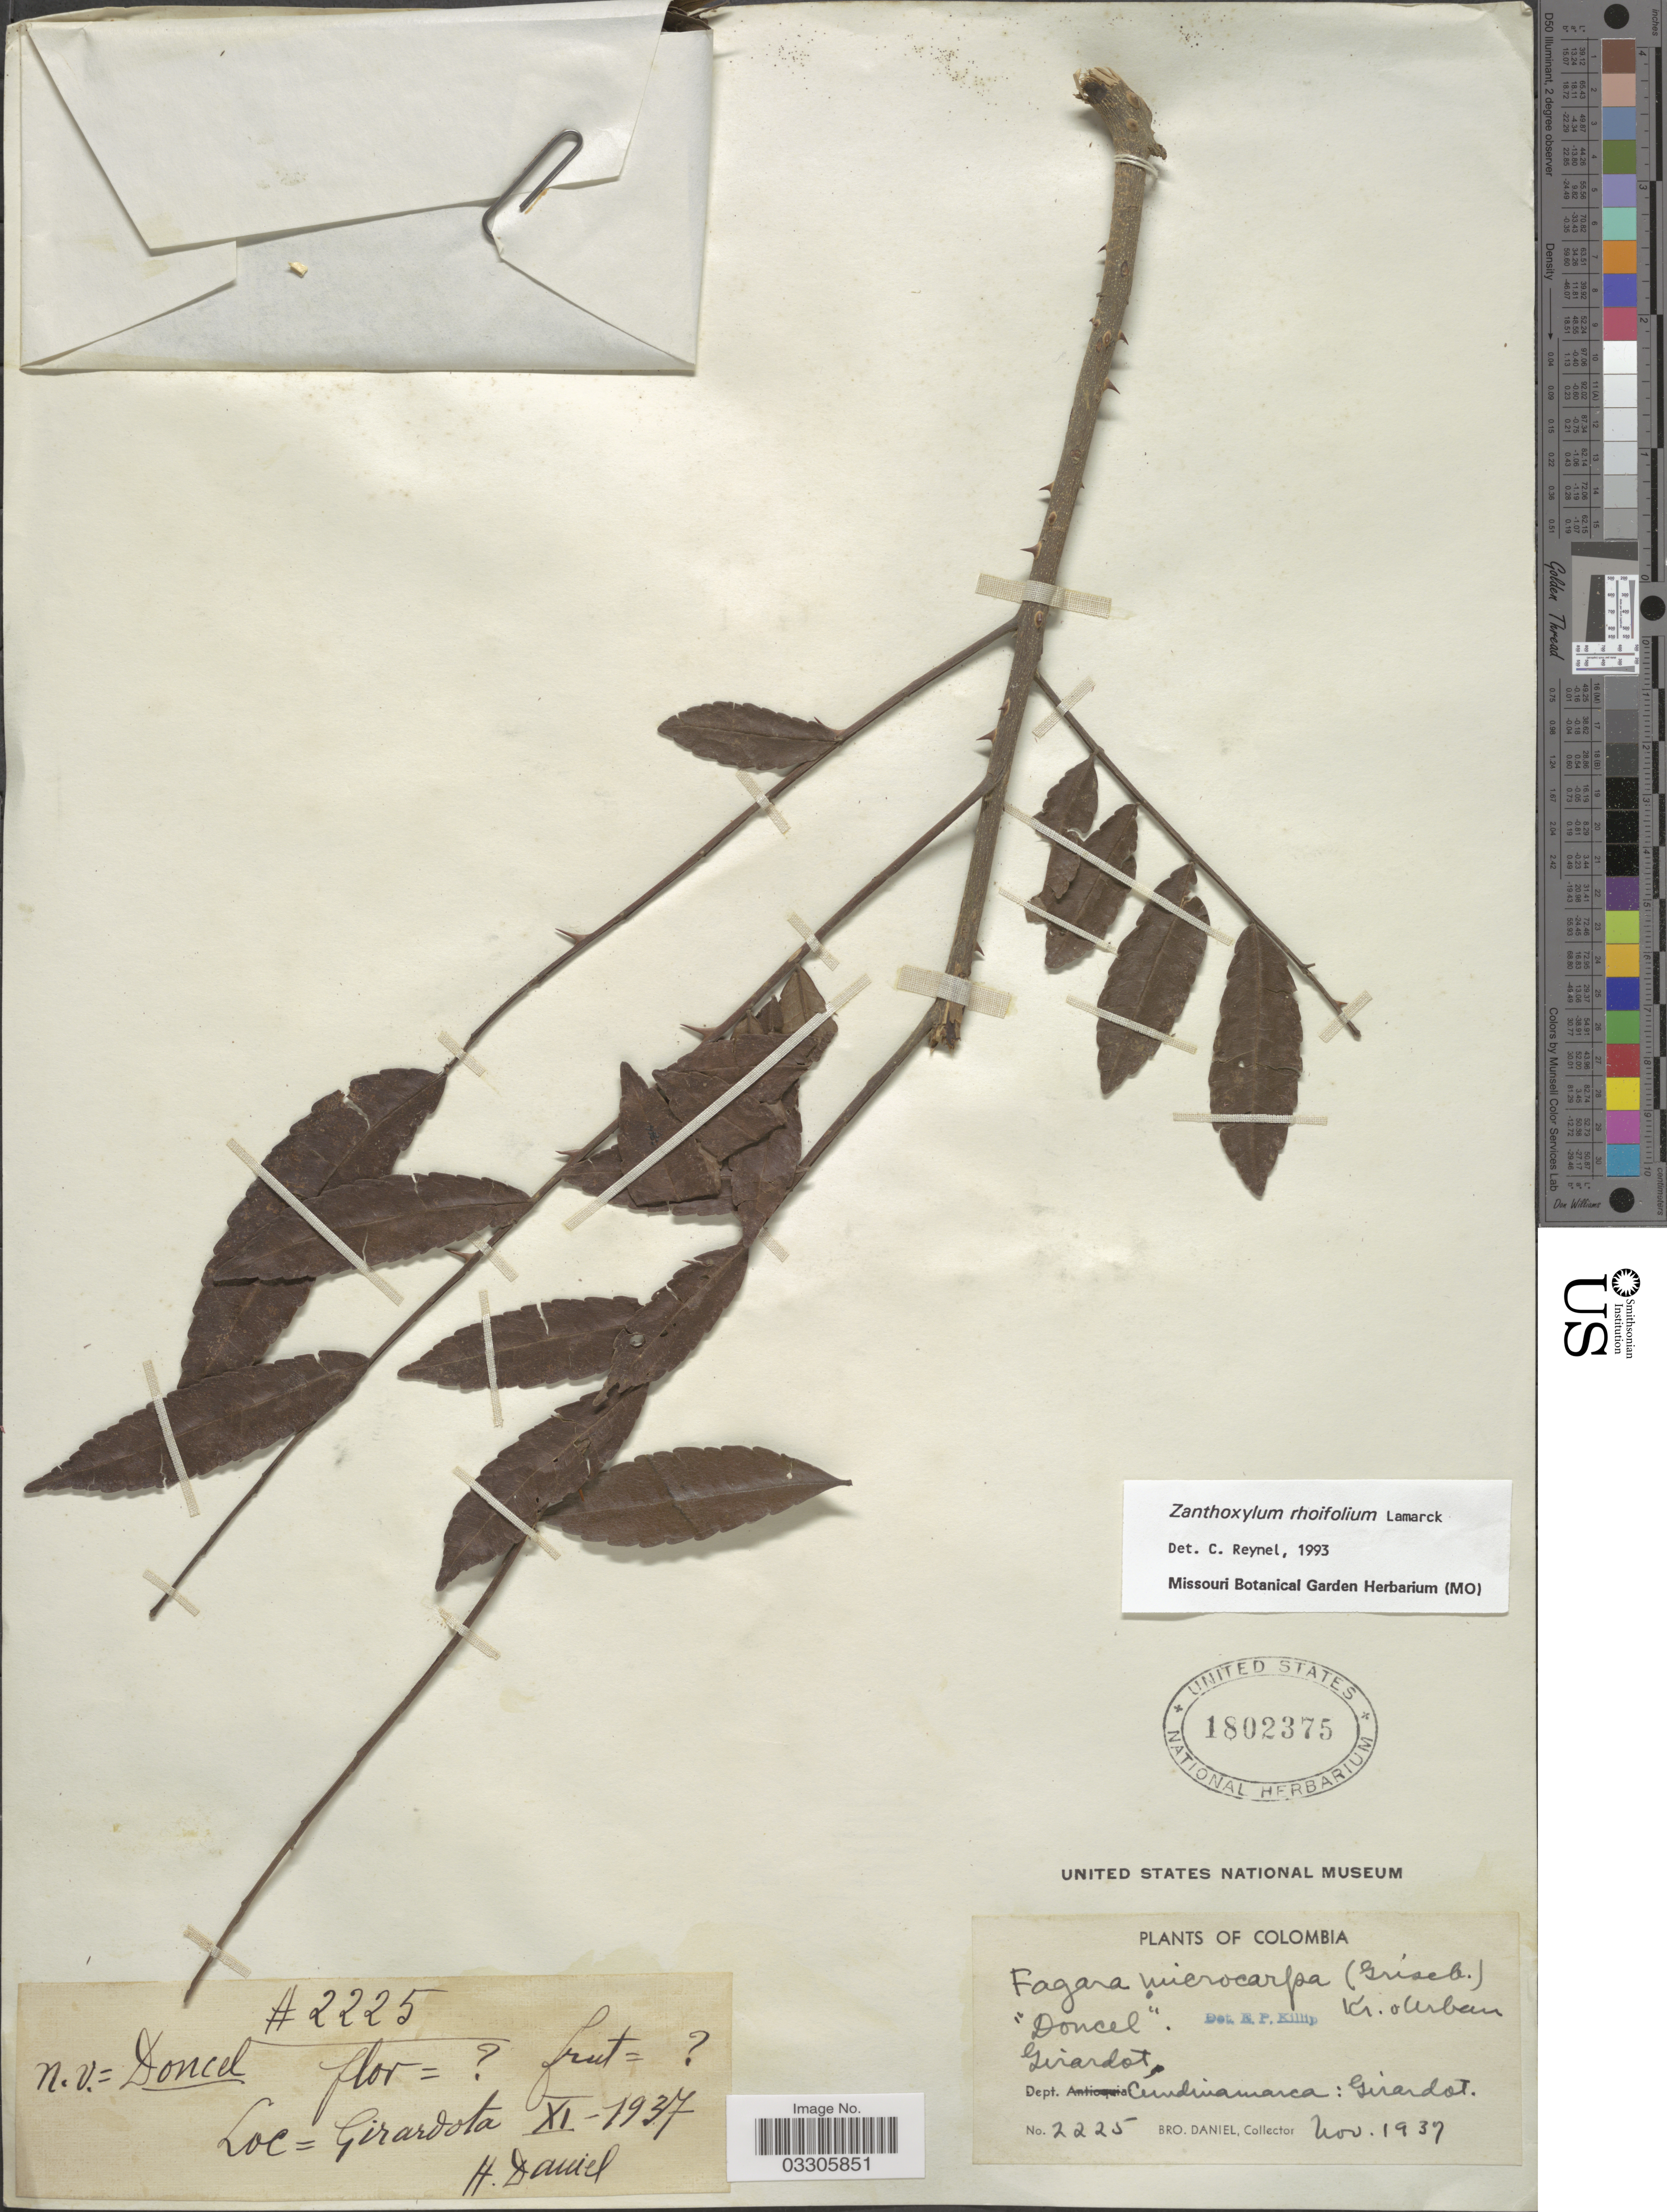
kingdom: Plantae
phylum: Tracheophyta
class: Magnoliopsida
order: Sapindales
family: Rutaceae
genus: Zanthoxylum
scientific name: Zanthoxylum rhoifolium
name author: Lam.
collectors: Bro. Daniel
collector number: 2225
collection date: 1937-11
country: Colombia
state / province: Cundinamarca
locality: Dept. Cundinamarca: Girardota.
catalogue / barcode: US 1802375